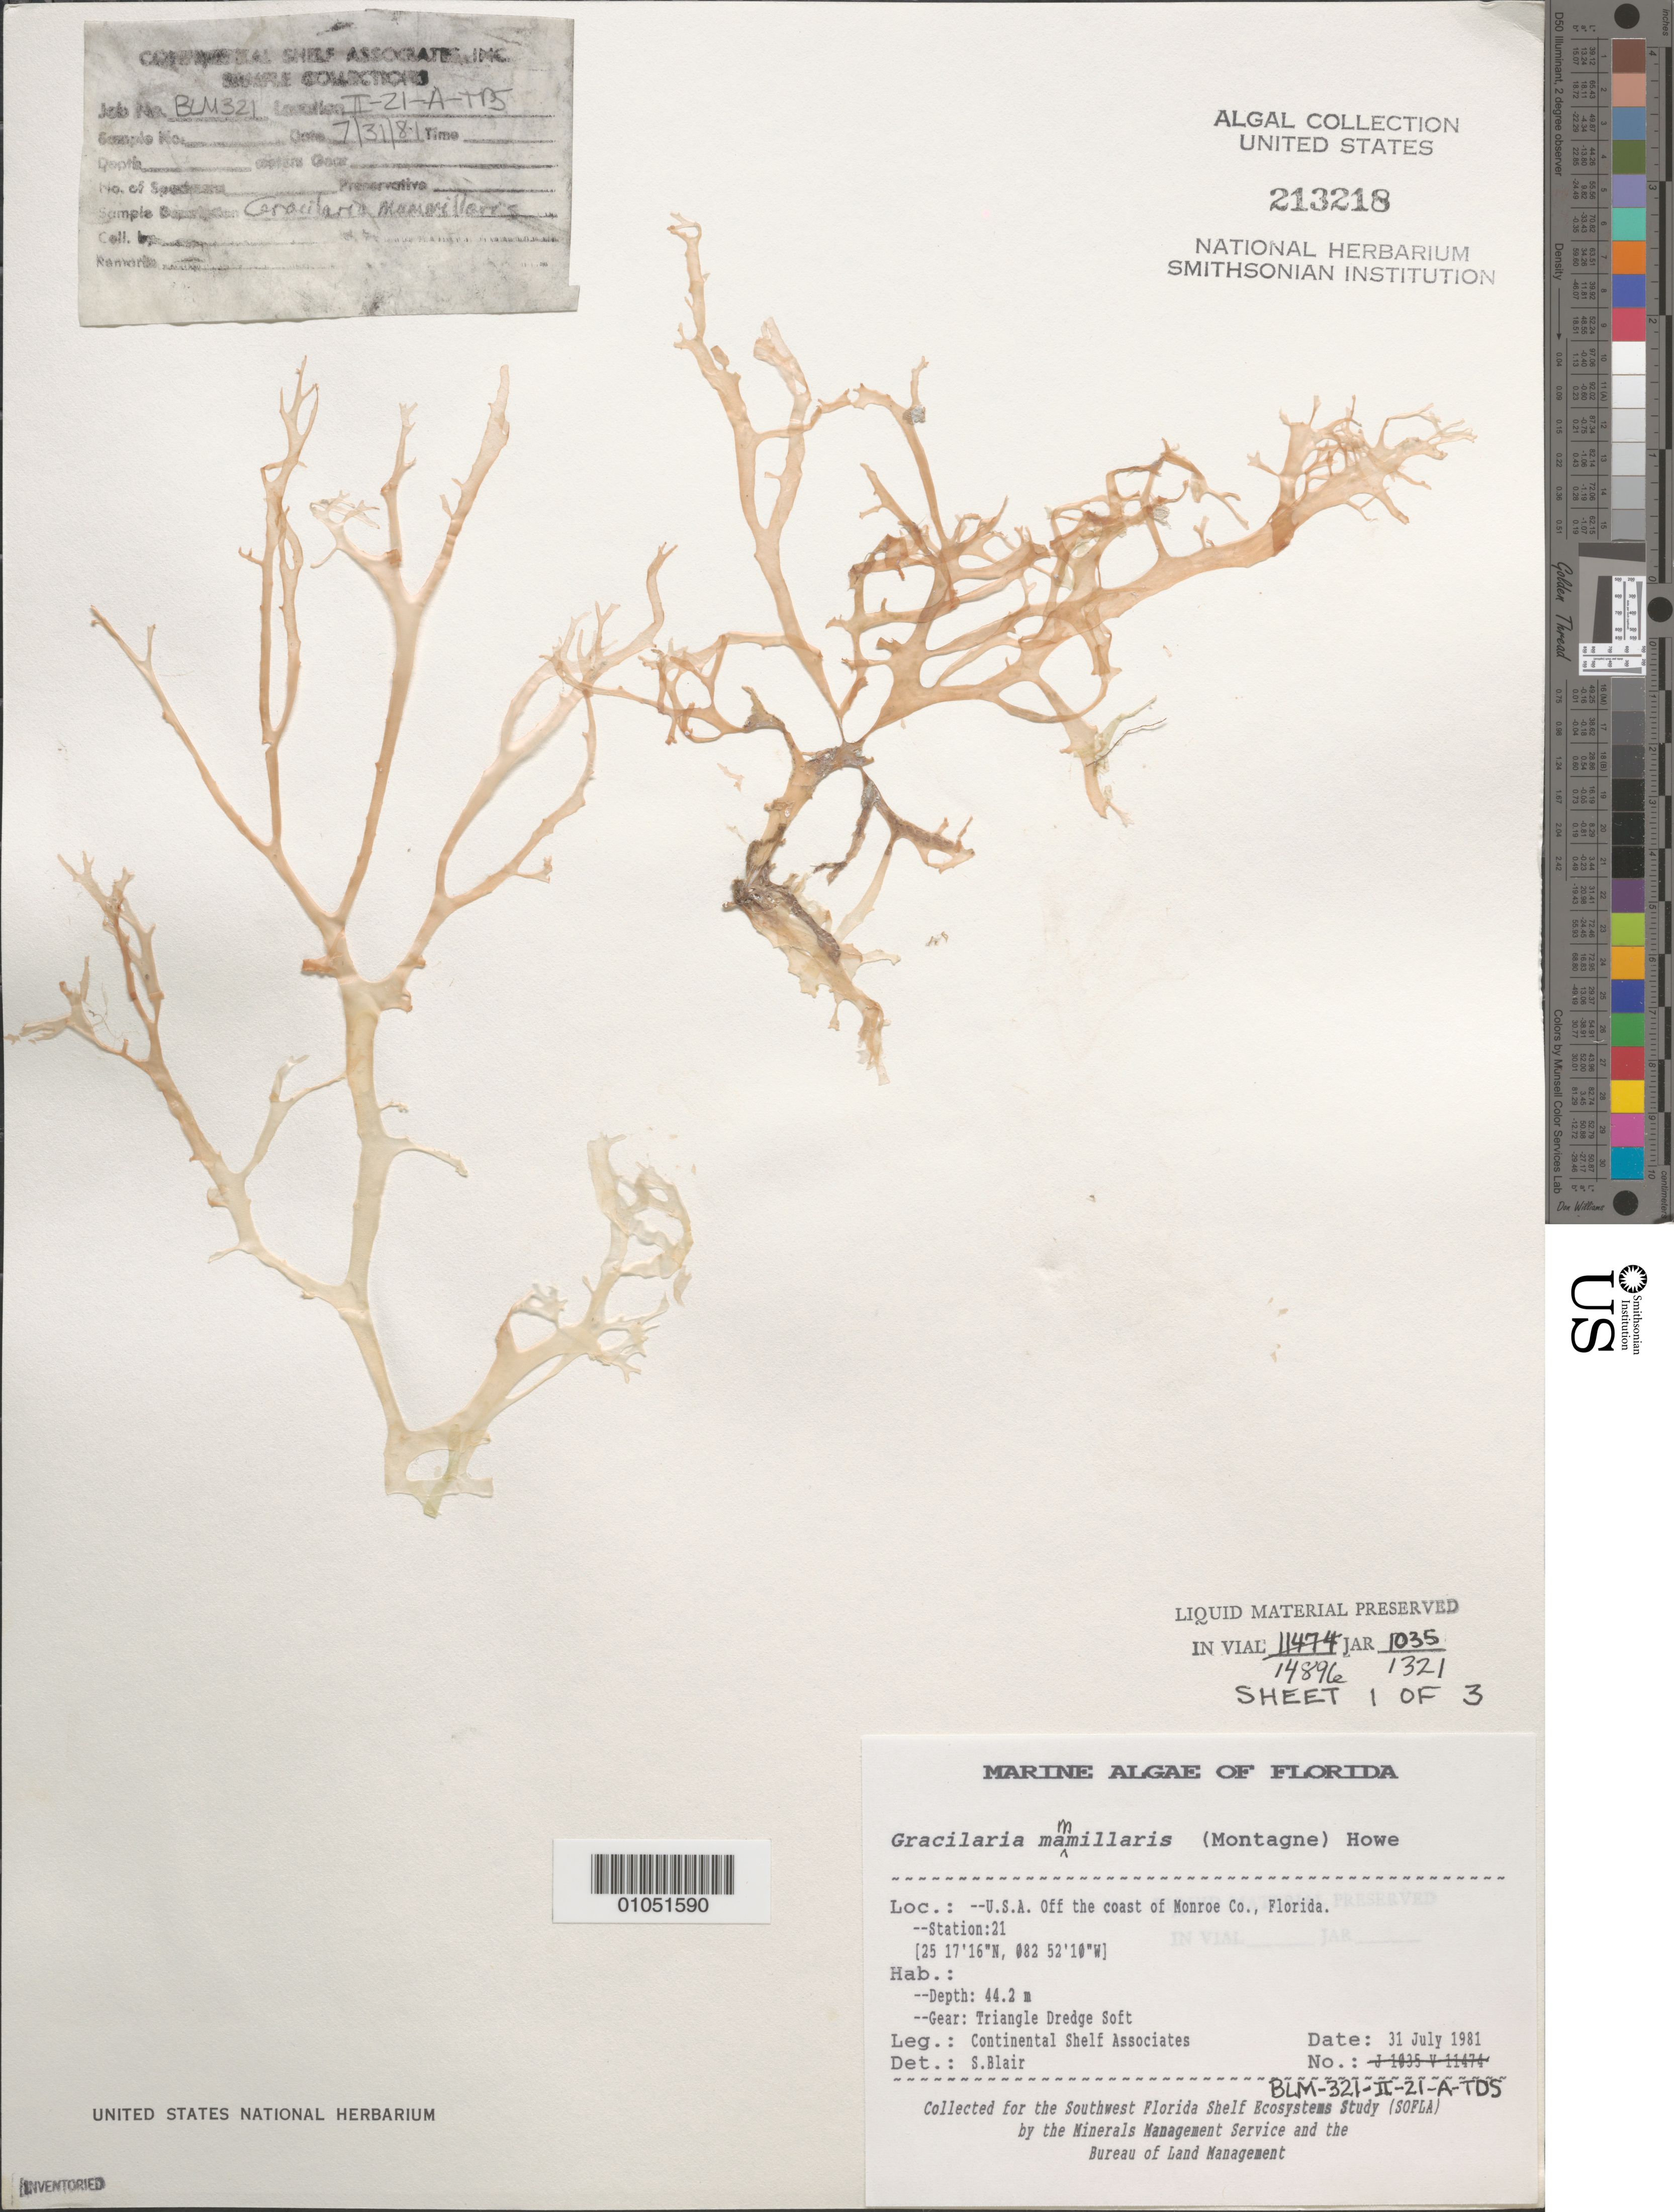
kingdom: Plantae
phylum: Rhodophyta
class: Florideophyceae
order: Gracilariales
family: Gracilariaceae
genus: Gracilaria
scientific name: Gracilaria mammillaris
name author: (Mont.) M. Howe in Britton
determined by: Blair, S. M.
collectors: Continental Shelf Associates for the MMS/BLM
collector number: BLM-321-II-21-A-TDS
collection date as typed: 31 Jul 1981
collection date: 1981-07-31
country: United States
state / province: Florida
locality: Gulf of Mexico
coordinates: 25 17'16"N, 82 52'10"W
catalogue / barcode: US 213218